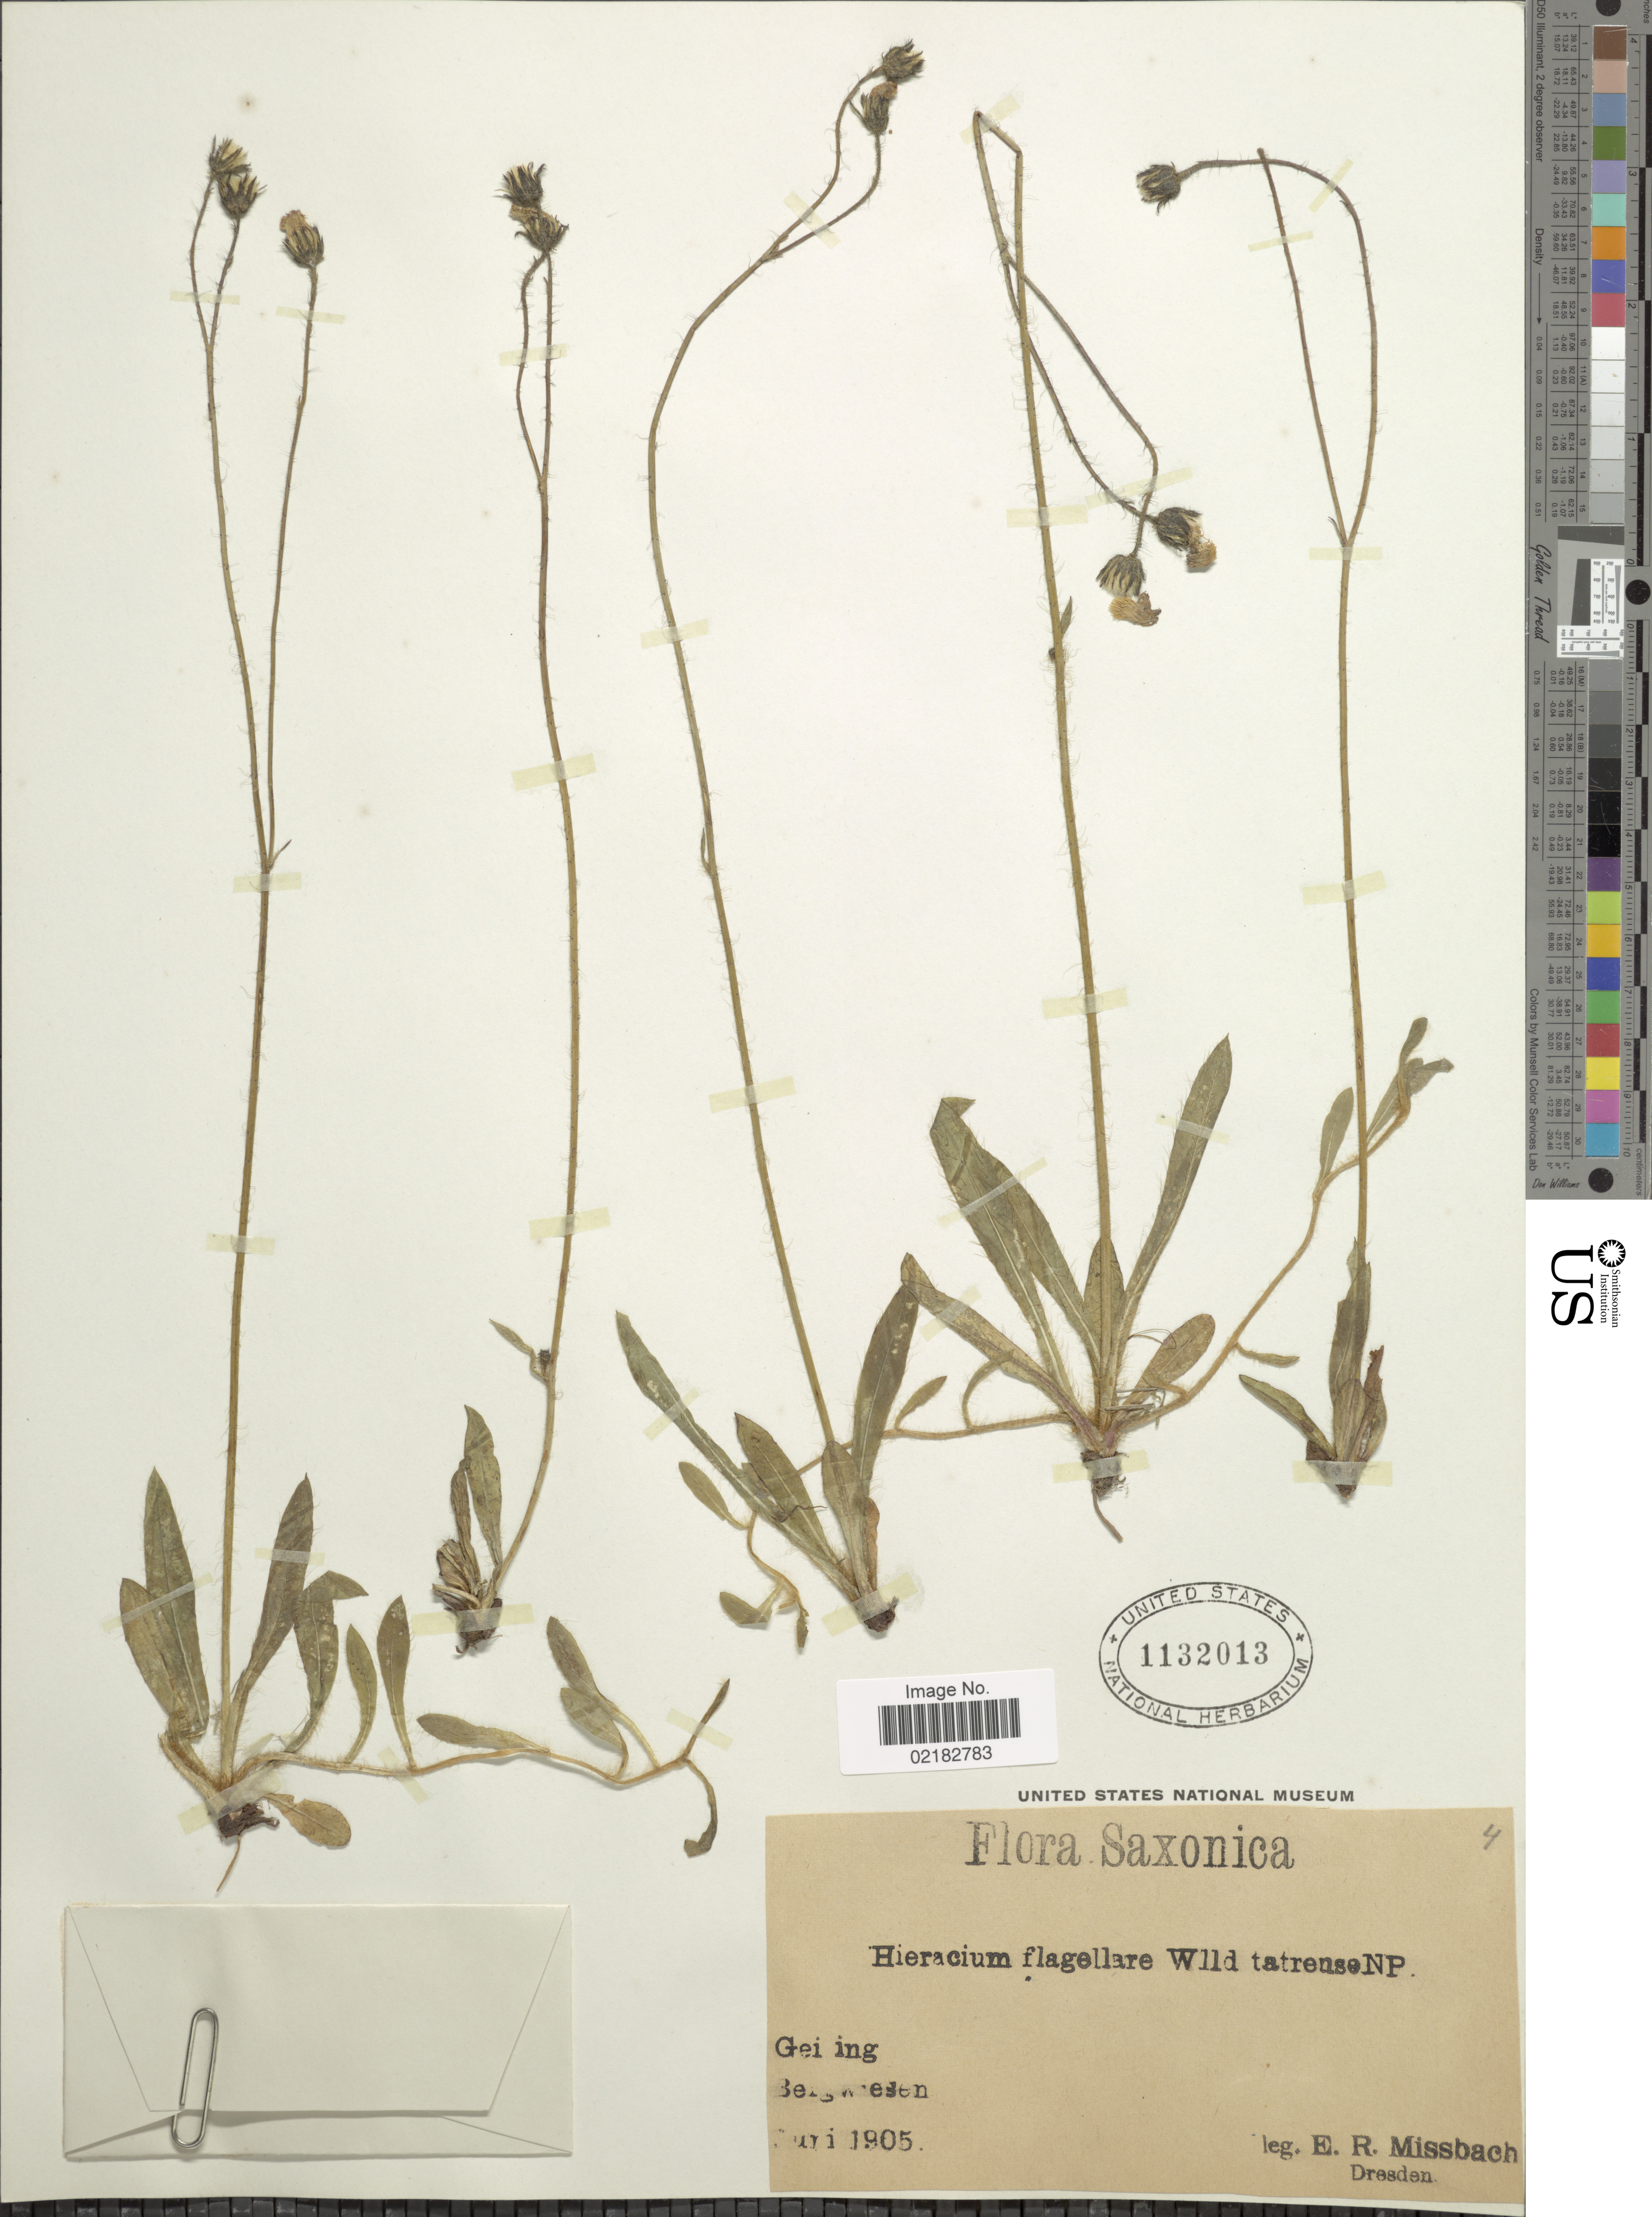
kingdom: Plantae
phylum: Tracheophyta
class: Magnoliopsida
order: Asterales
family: Asteraceae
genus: Pilosella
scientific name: Pilosella flagellaris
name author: (Willd.) Arvet-Touvet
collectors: E. Missbach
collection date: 1905-06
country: Germany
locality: Gei ing, Bergwiesen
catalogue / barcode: US 1132013